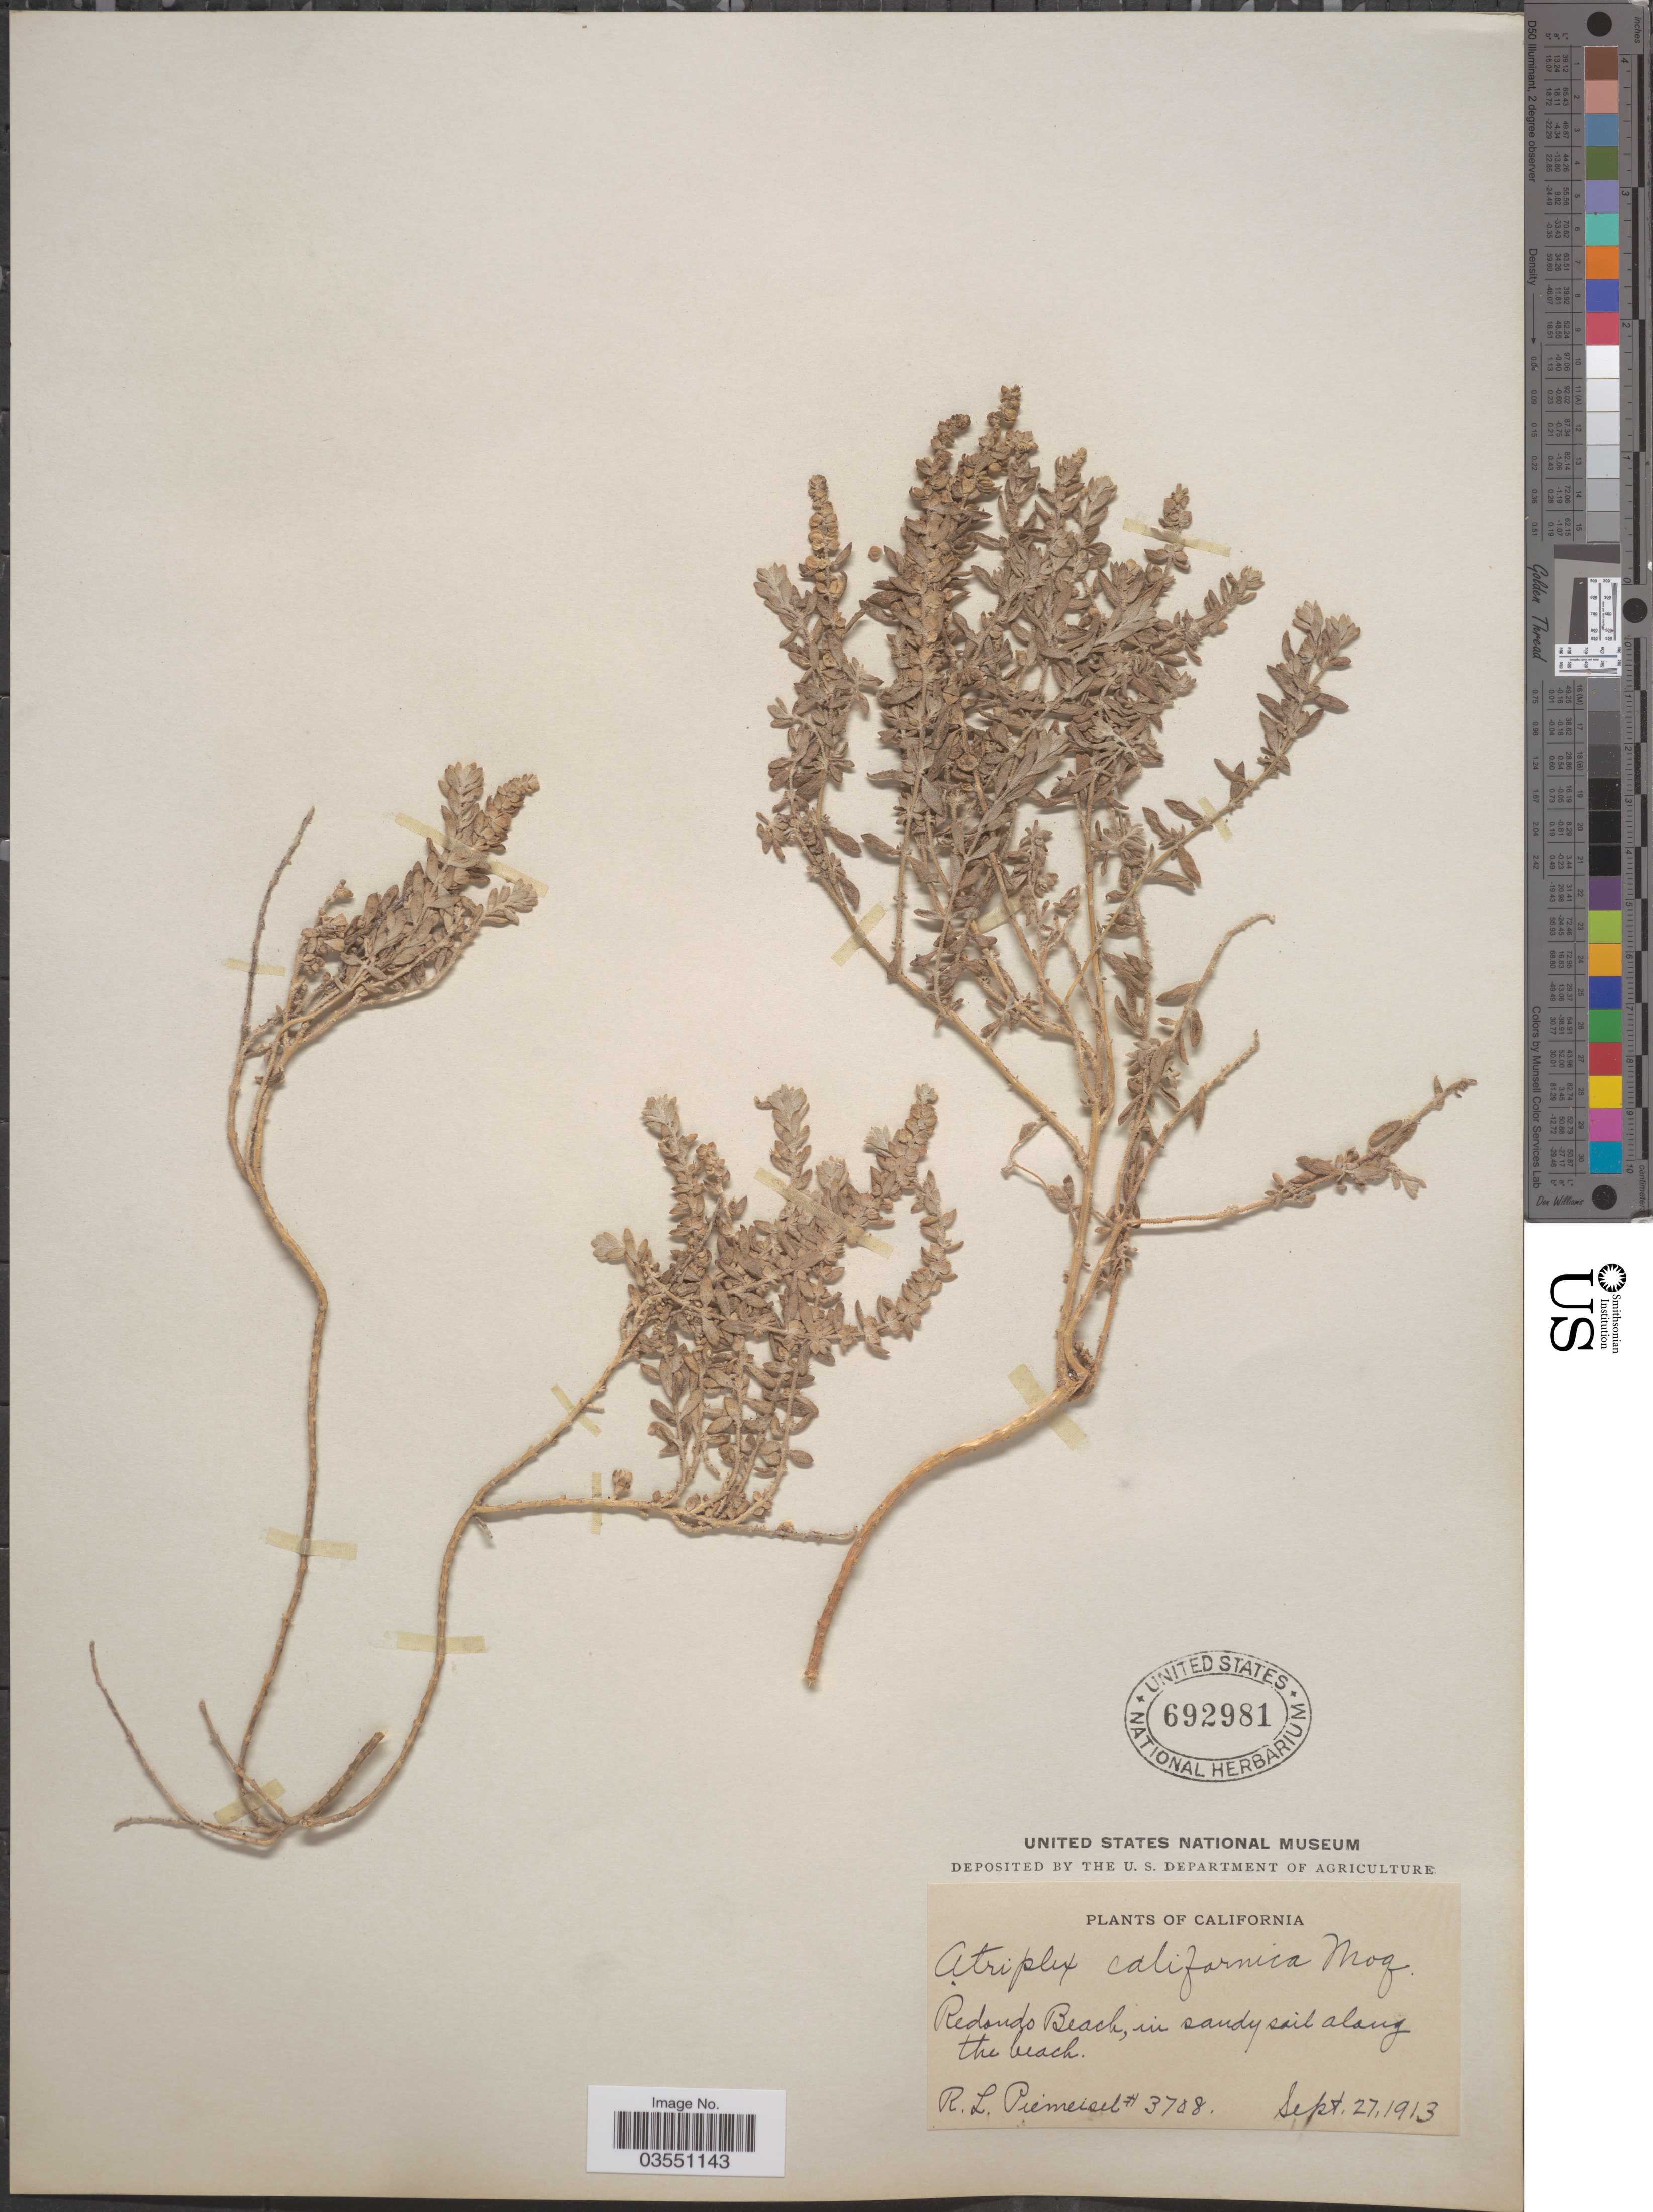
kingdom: Plantae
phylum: Tracheophyta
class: Magnoliopsida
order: Caryophyllales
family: Amaranthaceae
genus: Extriplex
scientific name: Extriplex californica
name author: (Moq.) E.H. Zacharias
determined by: Strong, Mark T., (BOT), Smithsonian Institution - National Museum of Natural History (UNITED STATES)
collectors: R. L. Piemeisel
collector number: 3708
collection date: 1913-09-27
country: United States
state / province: California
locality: Redondo Beach.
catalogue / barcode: US 692981